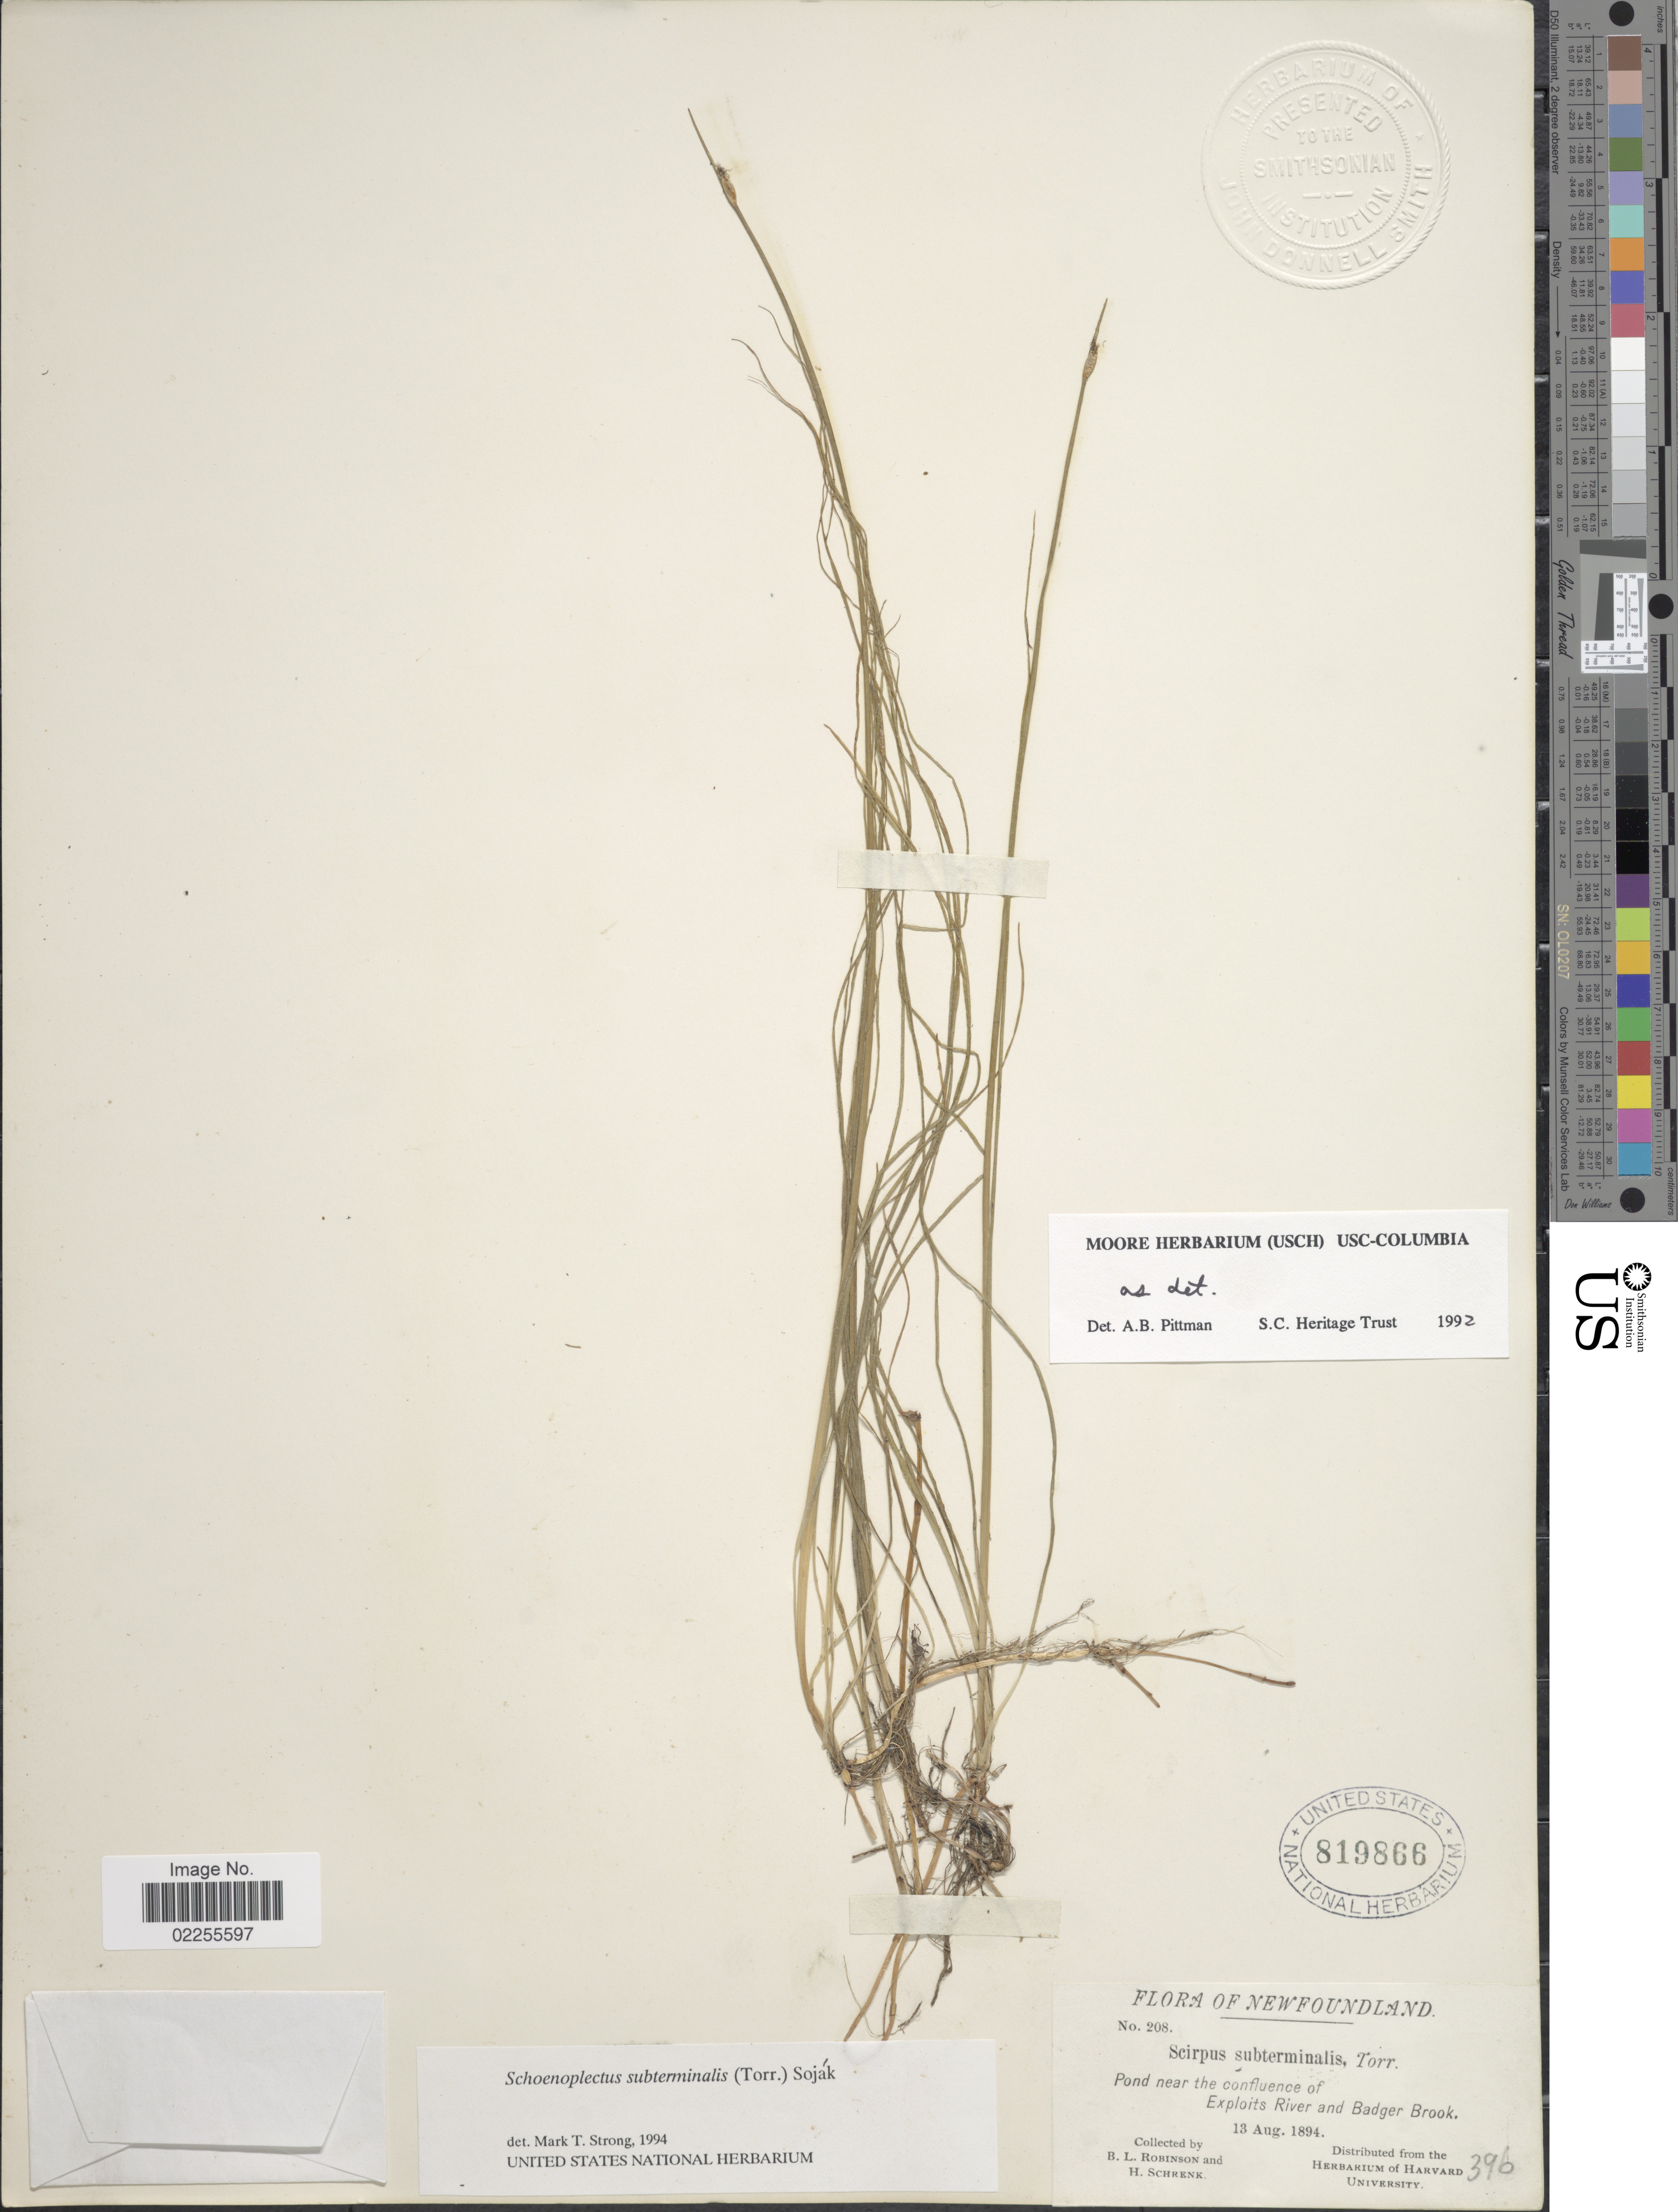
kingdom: Plantae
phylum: Tracheophyta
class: Liliopsida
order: Poales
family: Cyperaceae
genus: Schoenoplectus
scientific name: Schoenoplectus subterminalis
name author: (Torr.) Soják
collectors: B. L. Robinson & H. v. Schrenk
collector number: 208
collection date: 1894-08-13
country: Canada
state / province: Newfoundland and Labrador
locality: Pond near the confluence of Exploits River and Badger Brook.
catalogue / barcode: US 819866